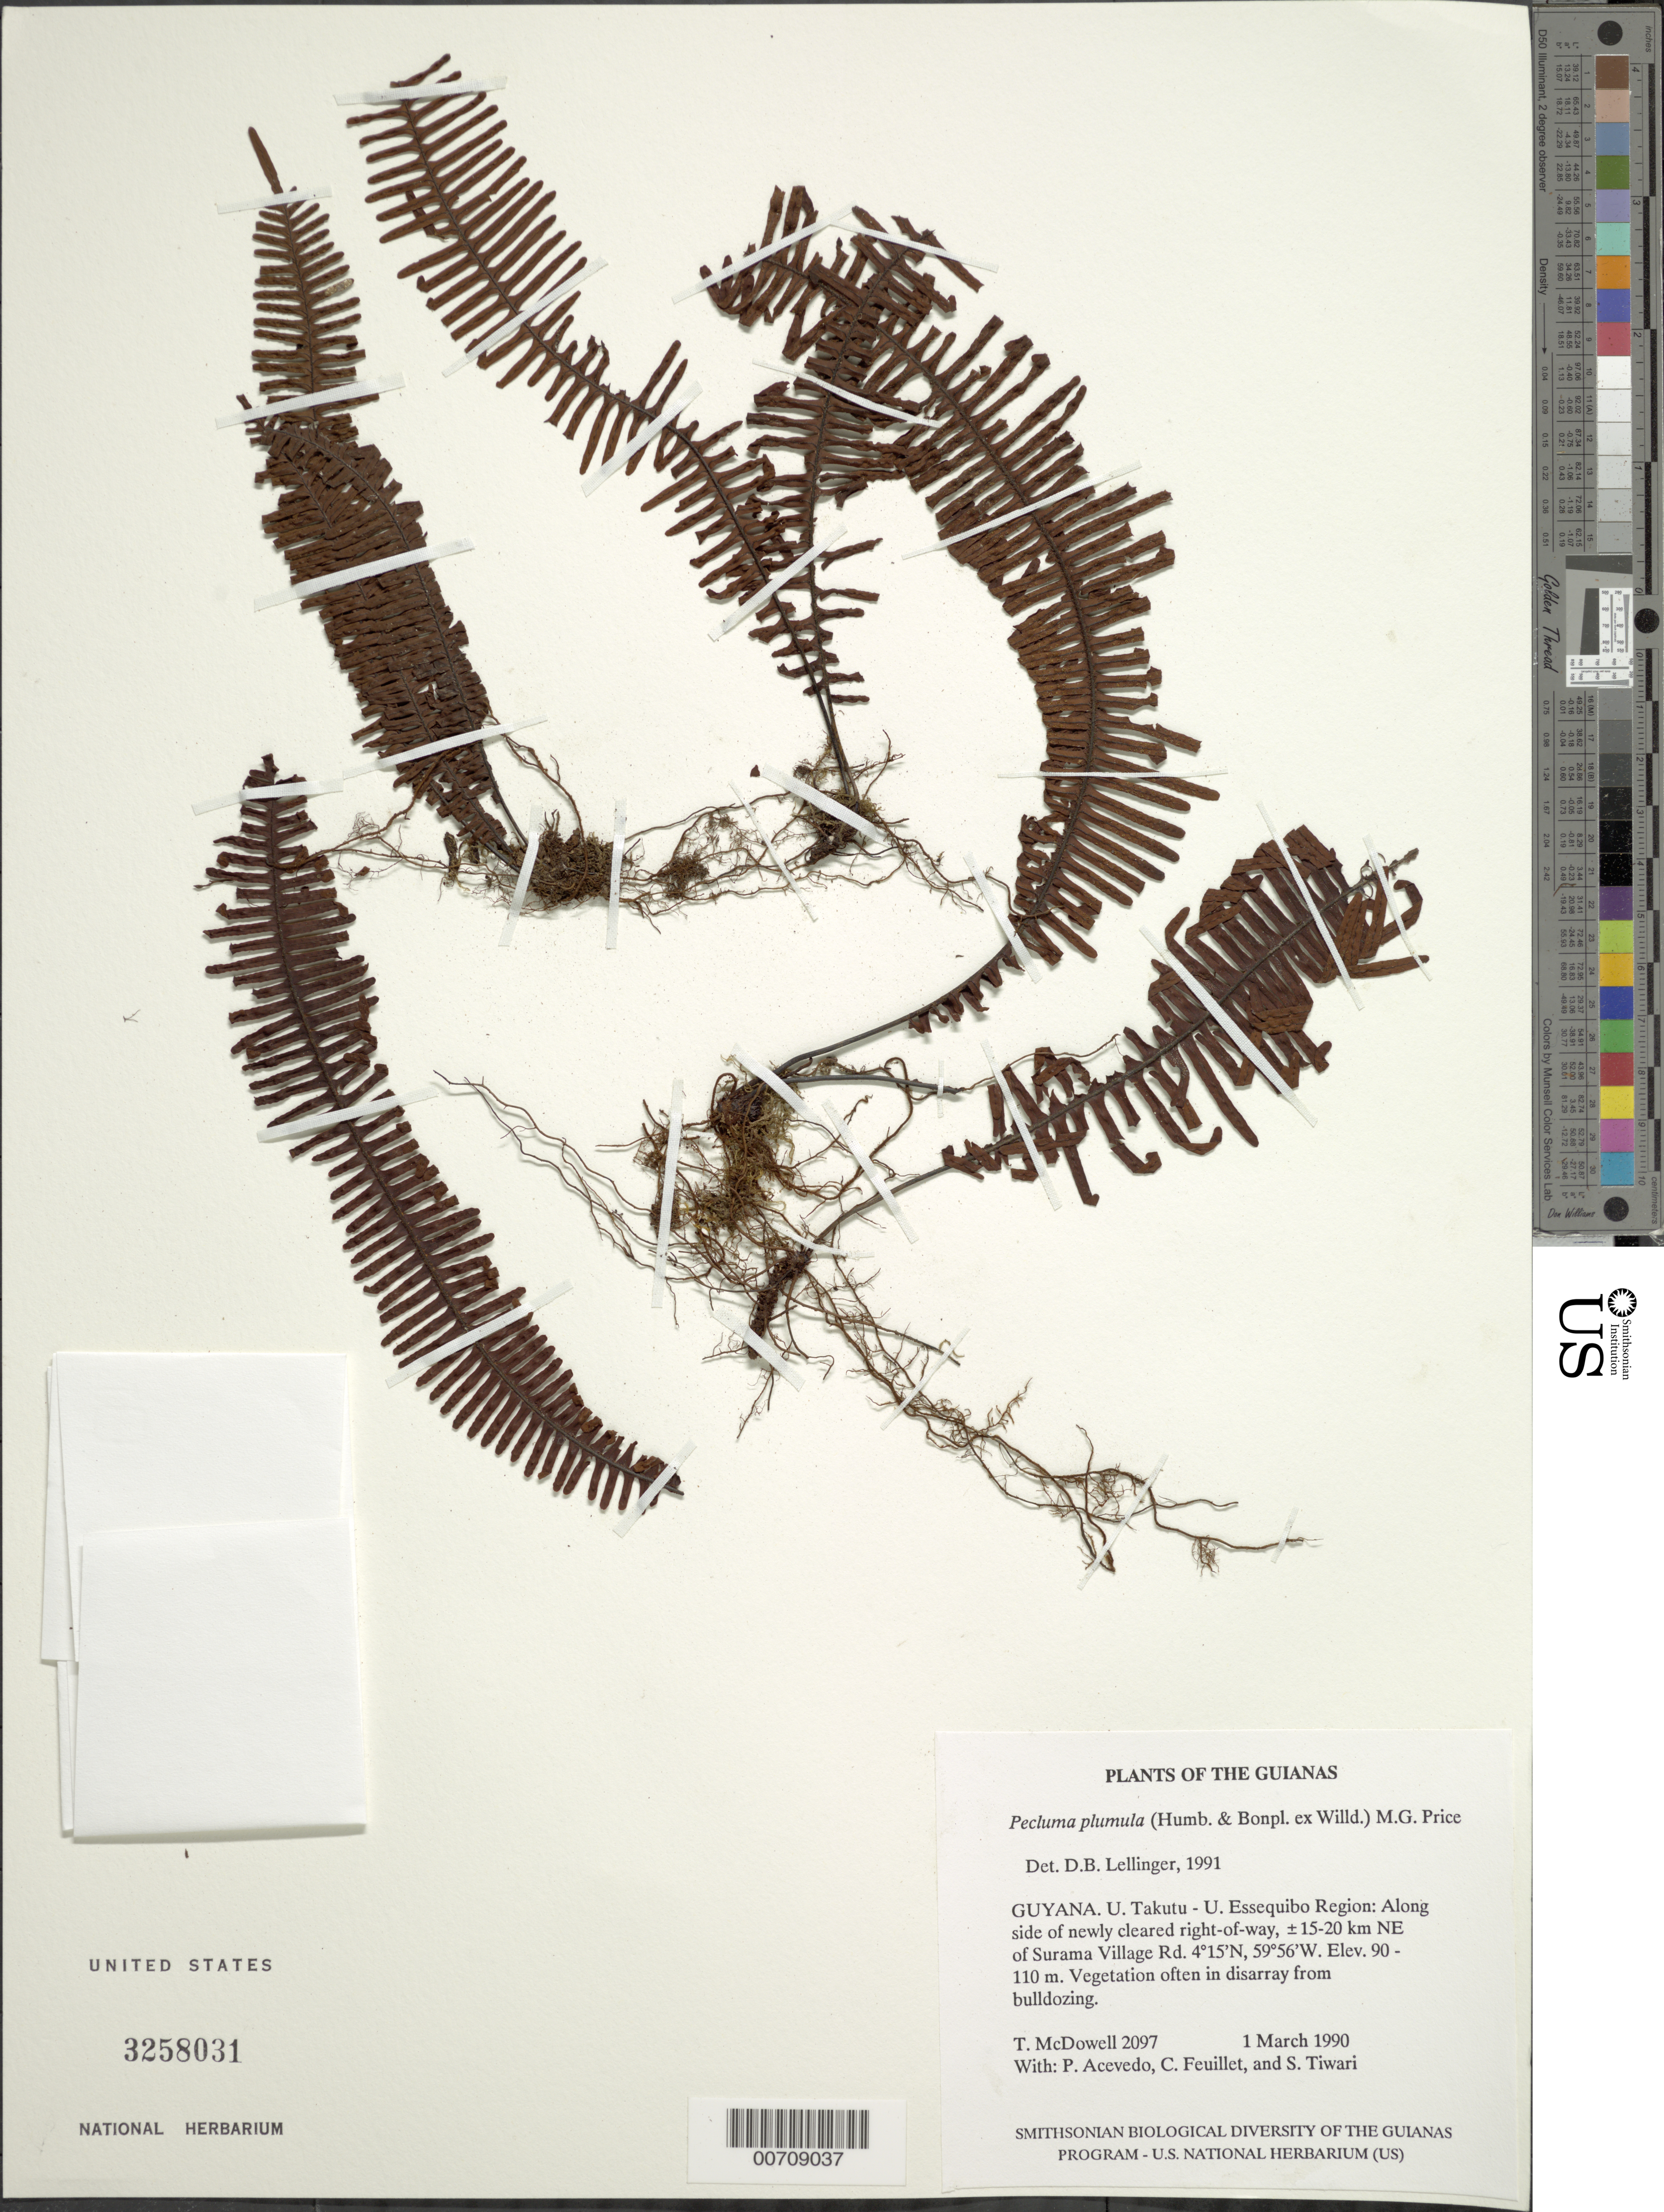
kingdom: Plantae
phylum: Tracheophyta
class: Polypodiopsida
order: Polypodiales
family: Polypodiaceae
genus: Pecluma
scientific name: Pecluma plumula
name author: (Humb. & Bonpl. ex Willd.) M.G. Price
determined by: Lellinger, David B., (BOT), Smithsonian Institution - National Museum of Natural History (UNITED STATES)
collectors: T. McDowell, P. Acevedo-Rodr., C. Feuillet & S. Tiwari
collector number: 2097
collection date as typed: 1 March 1990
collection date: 1990-03-01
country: Guyana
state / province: Potaro-Siparuni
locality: ±15-20 km NE of Surama Village Rd. Iwokrama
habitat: Newly-cleared right-of-way, vegetation often in disarray from bulldozing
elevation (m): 90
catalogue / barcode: US 3258031